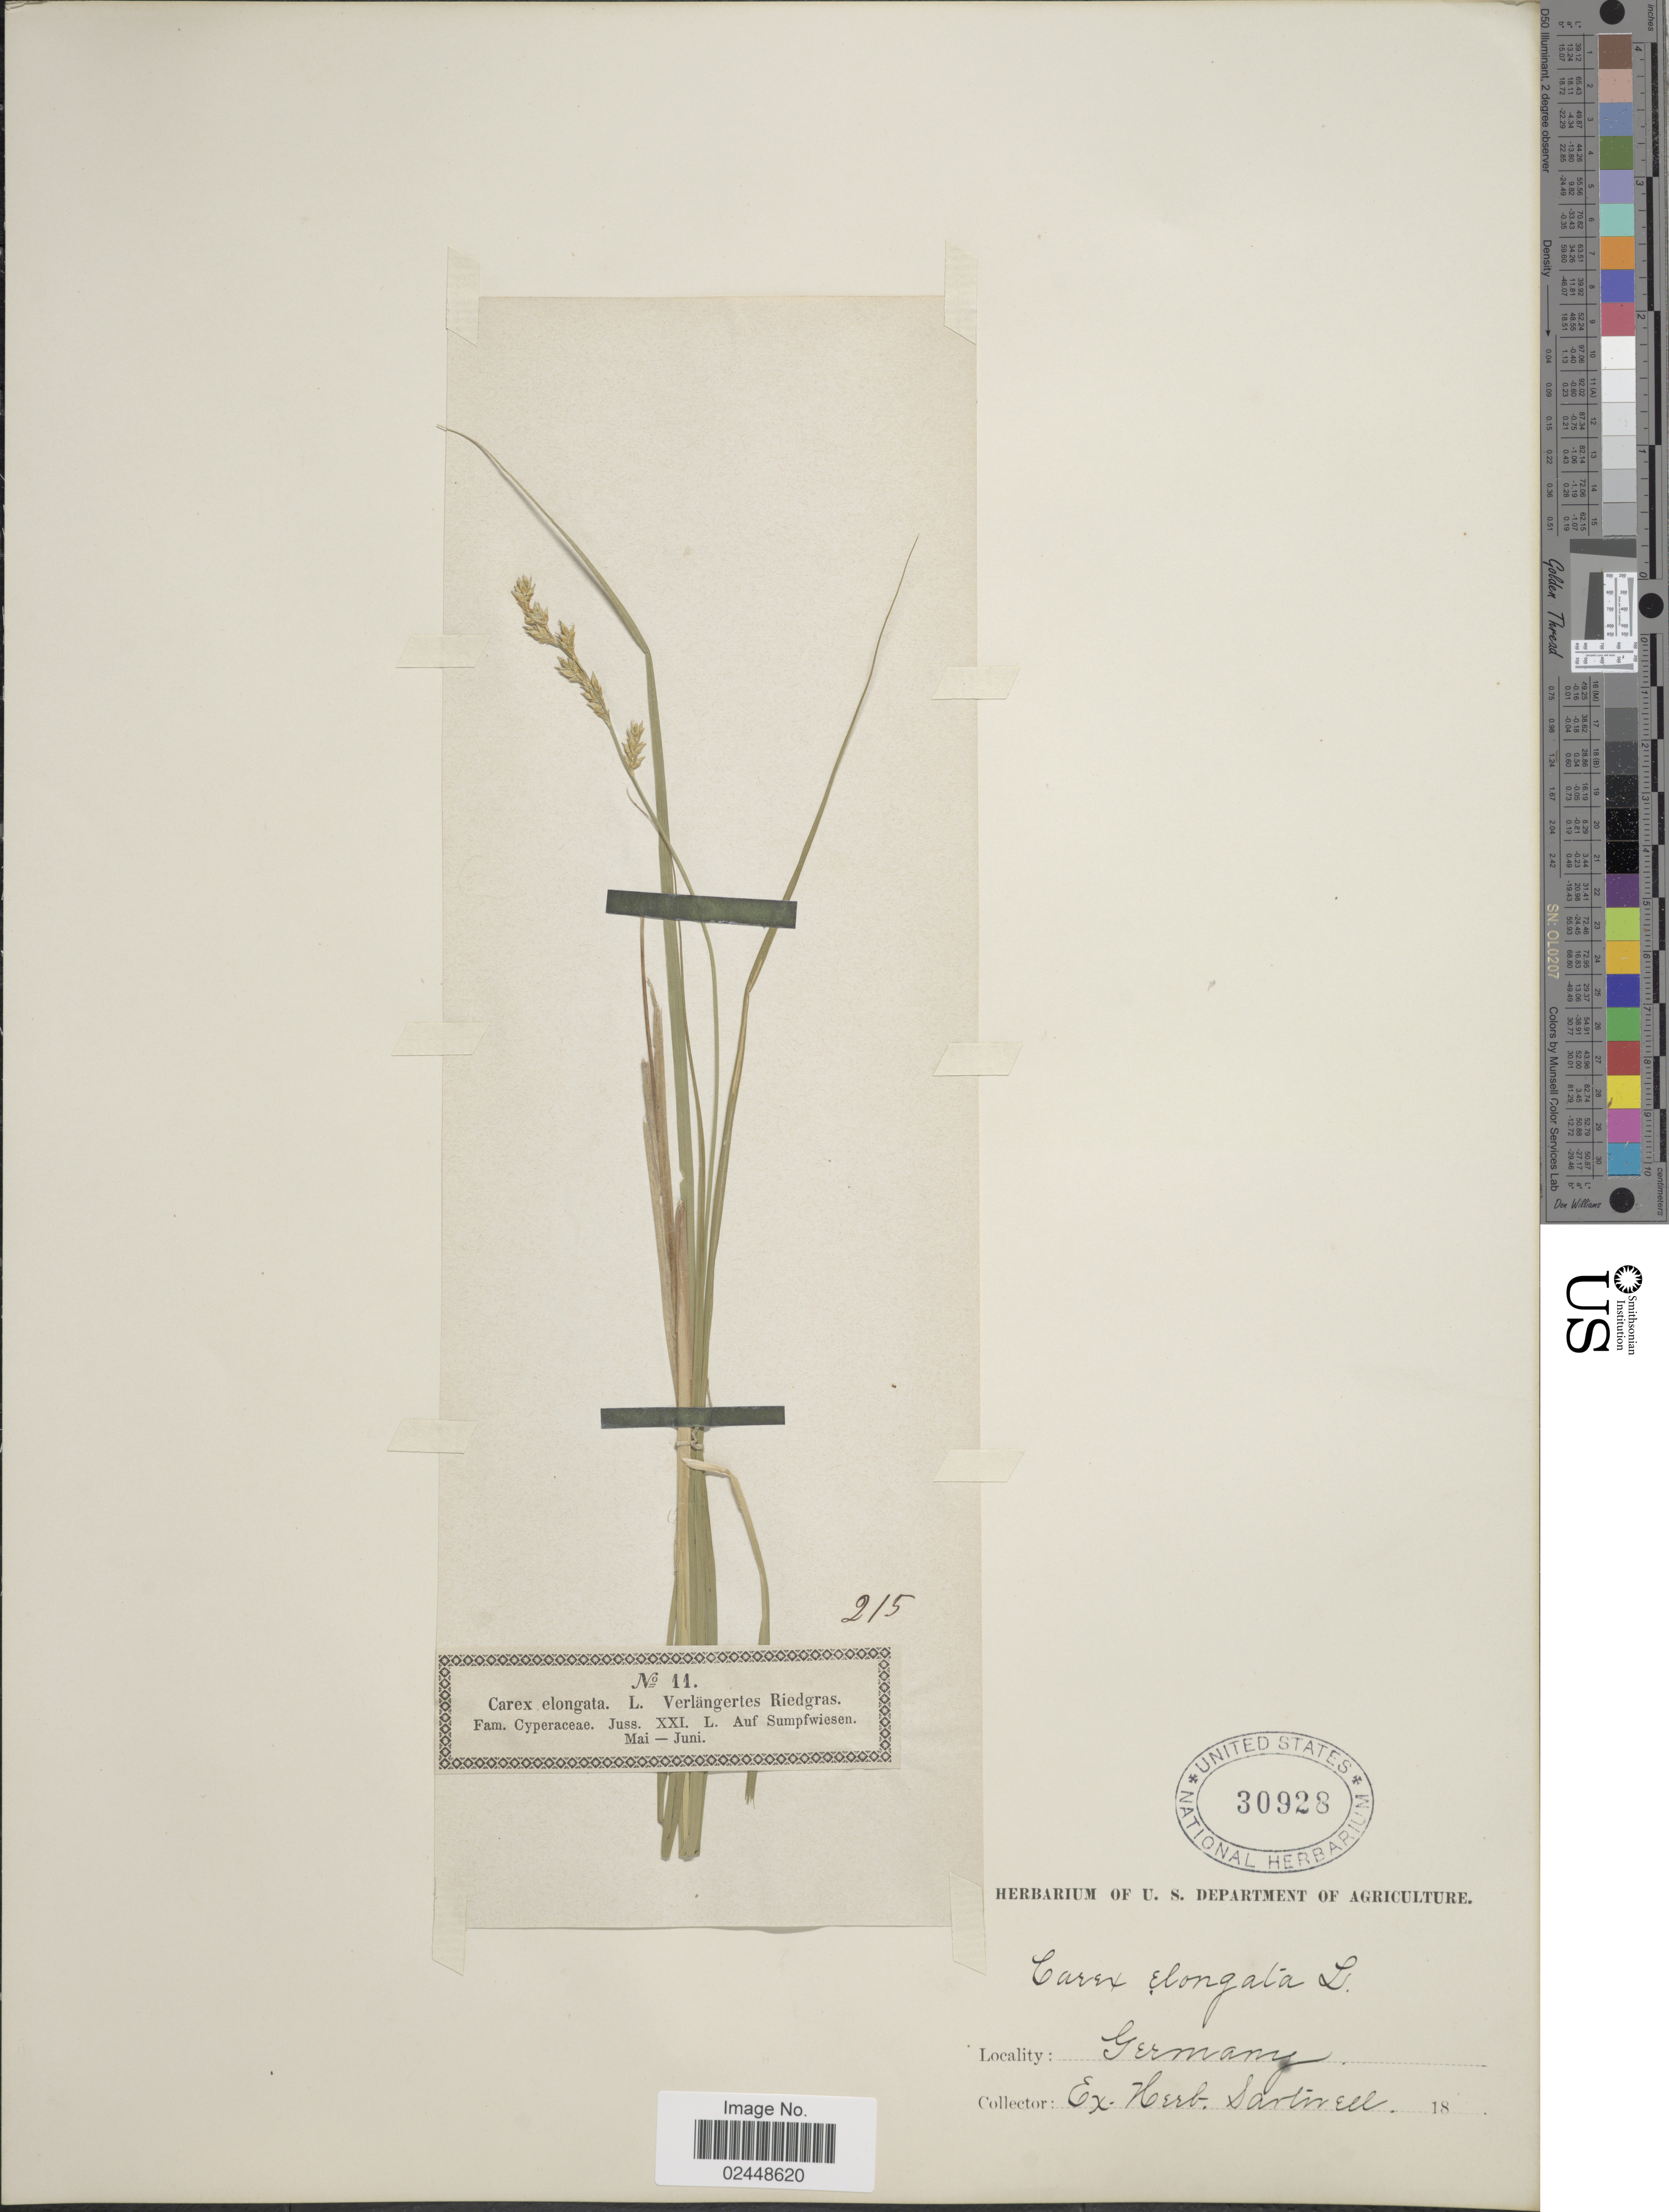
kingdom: Plantae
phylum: Tracheophyta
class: Liliopsida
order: Poales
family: Cyperaceae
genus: Carex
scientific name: Carex elongata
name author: L.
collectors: ex herb. Sartwell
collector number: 11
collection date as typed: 18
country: Germany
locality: Auf Sumpfwiesen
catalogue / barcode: US 30928